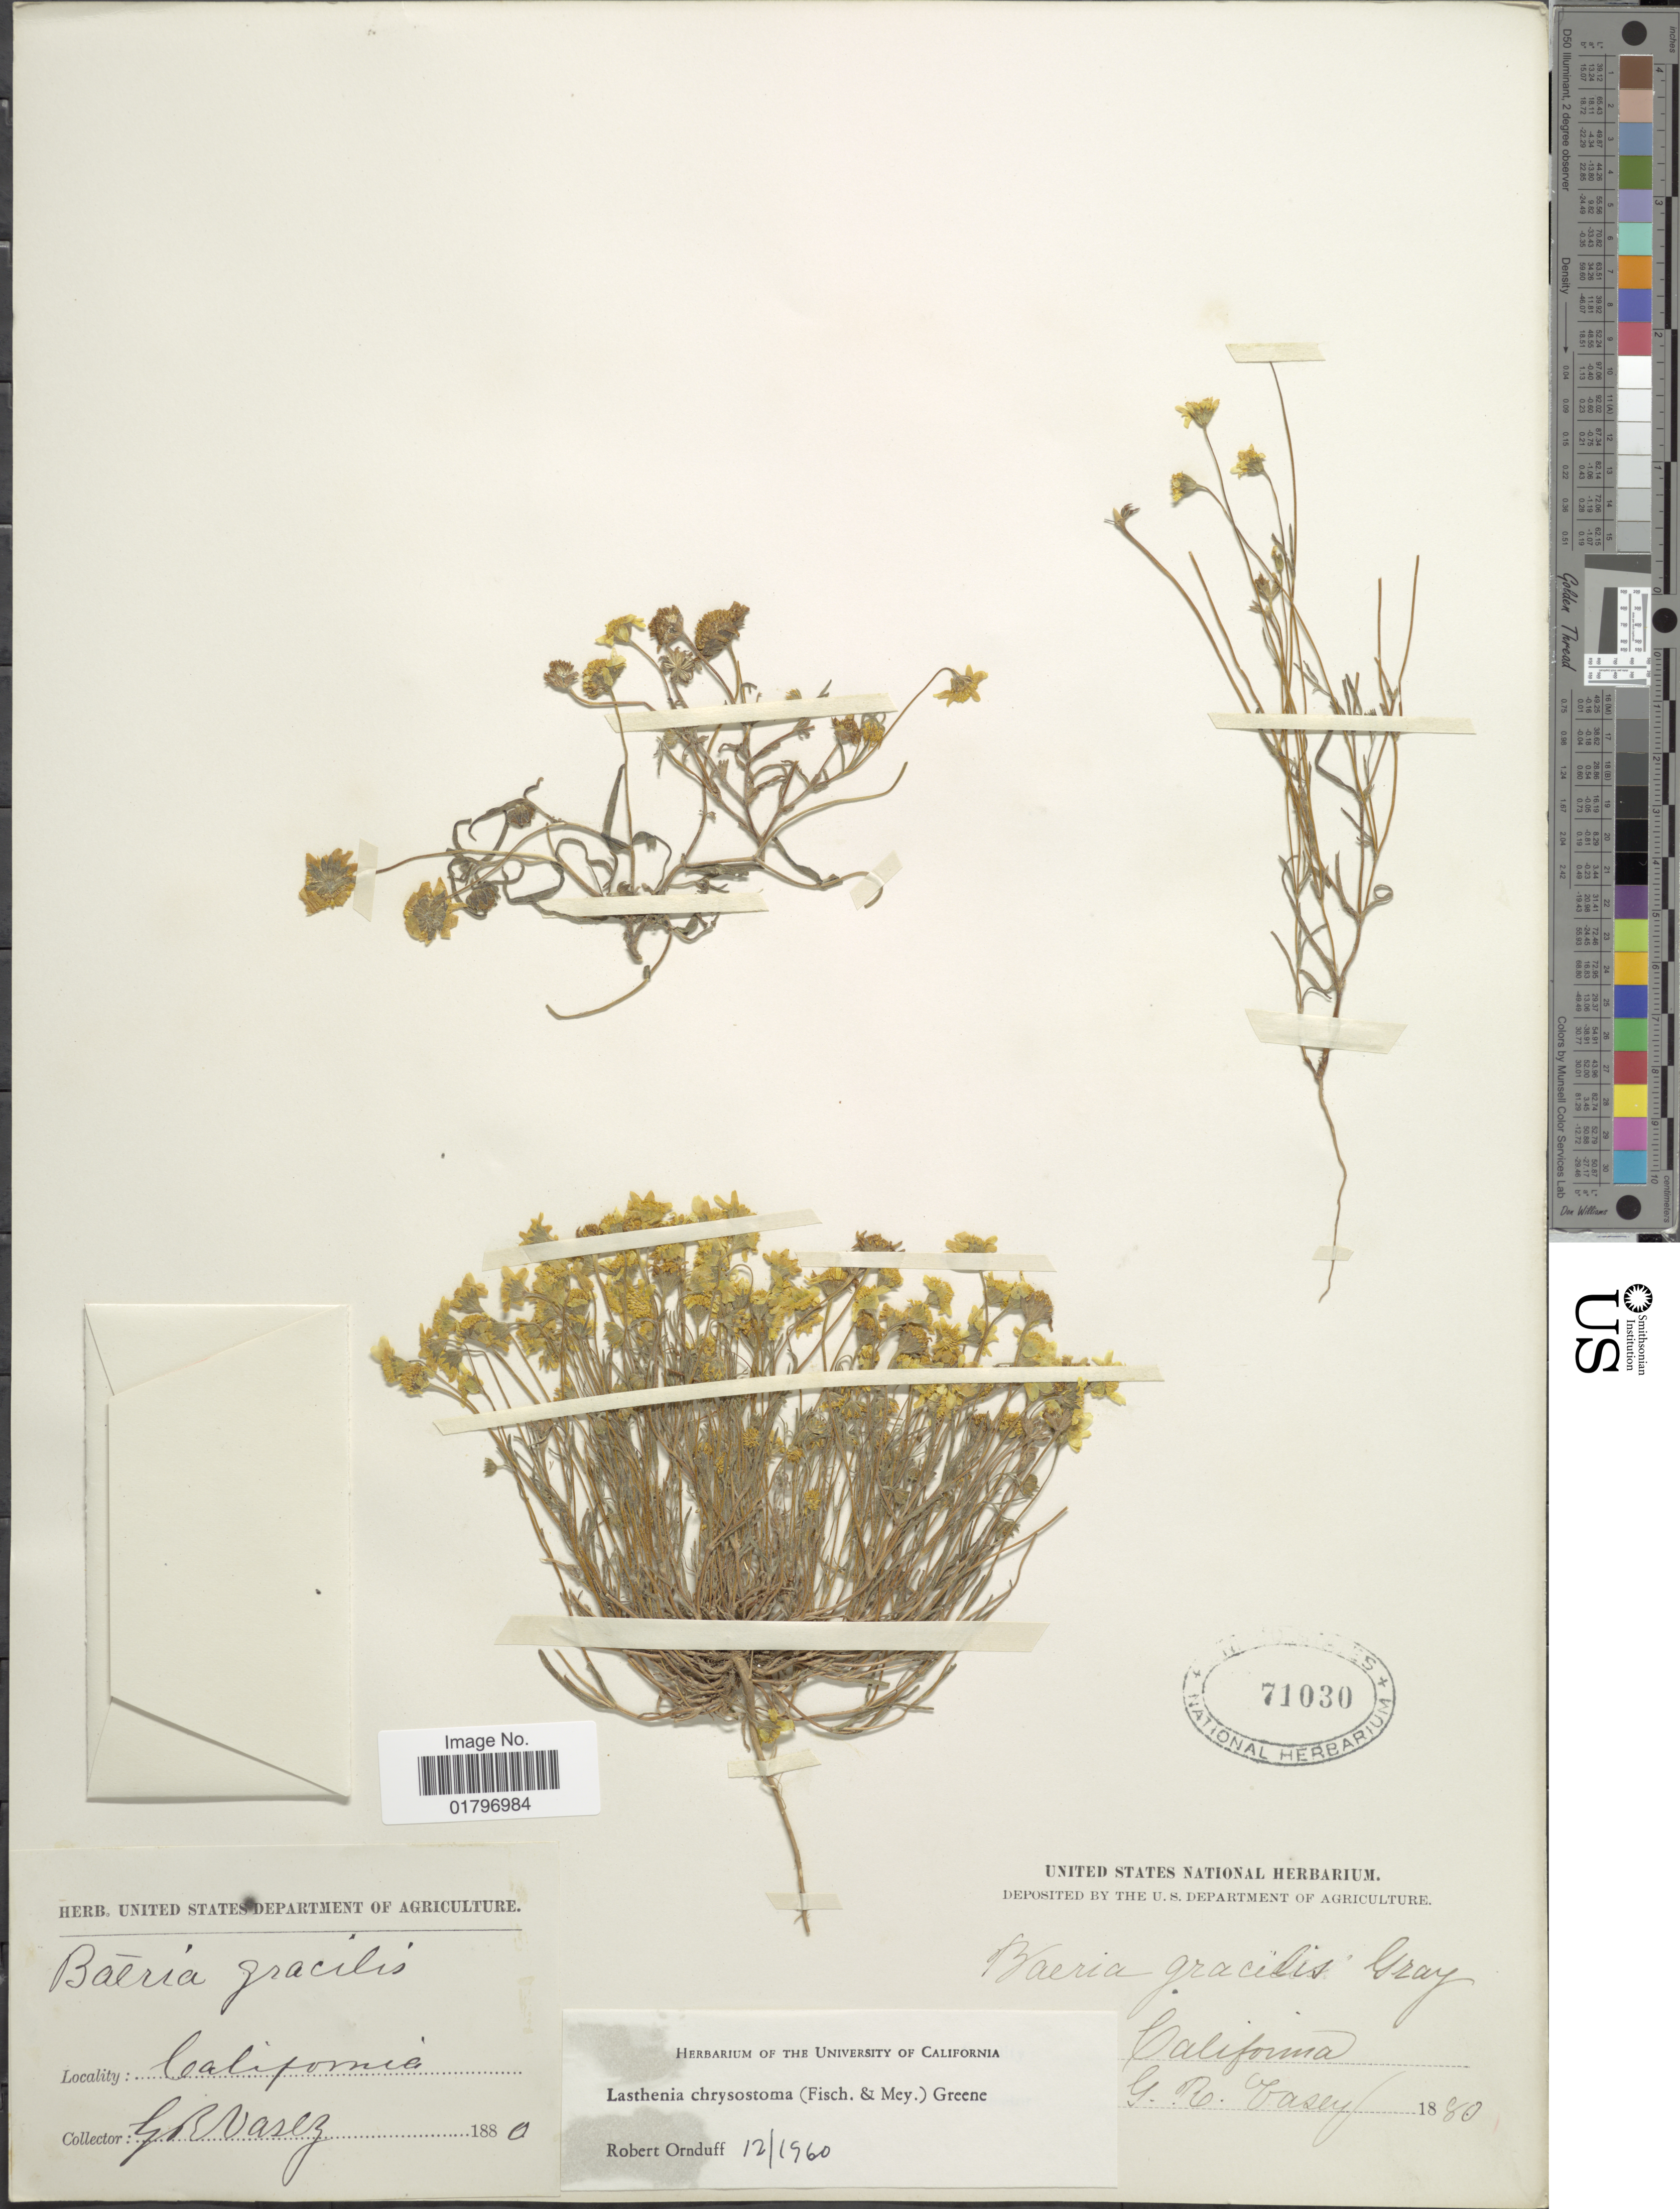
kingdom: Plantae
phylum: Tracheophyta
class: Magnoliopsida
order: Asterales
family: Asteraceae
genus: Lasthenia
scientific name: Lasthenia chrysostoma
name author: (Fisch. & C.A. Mey.) Greene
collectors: G. R. Vasey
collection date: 1880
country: United States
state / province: California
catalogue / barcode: US 71030